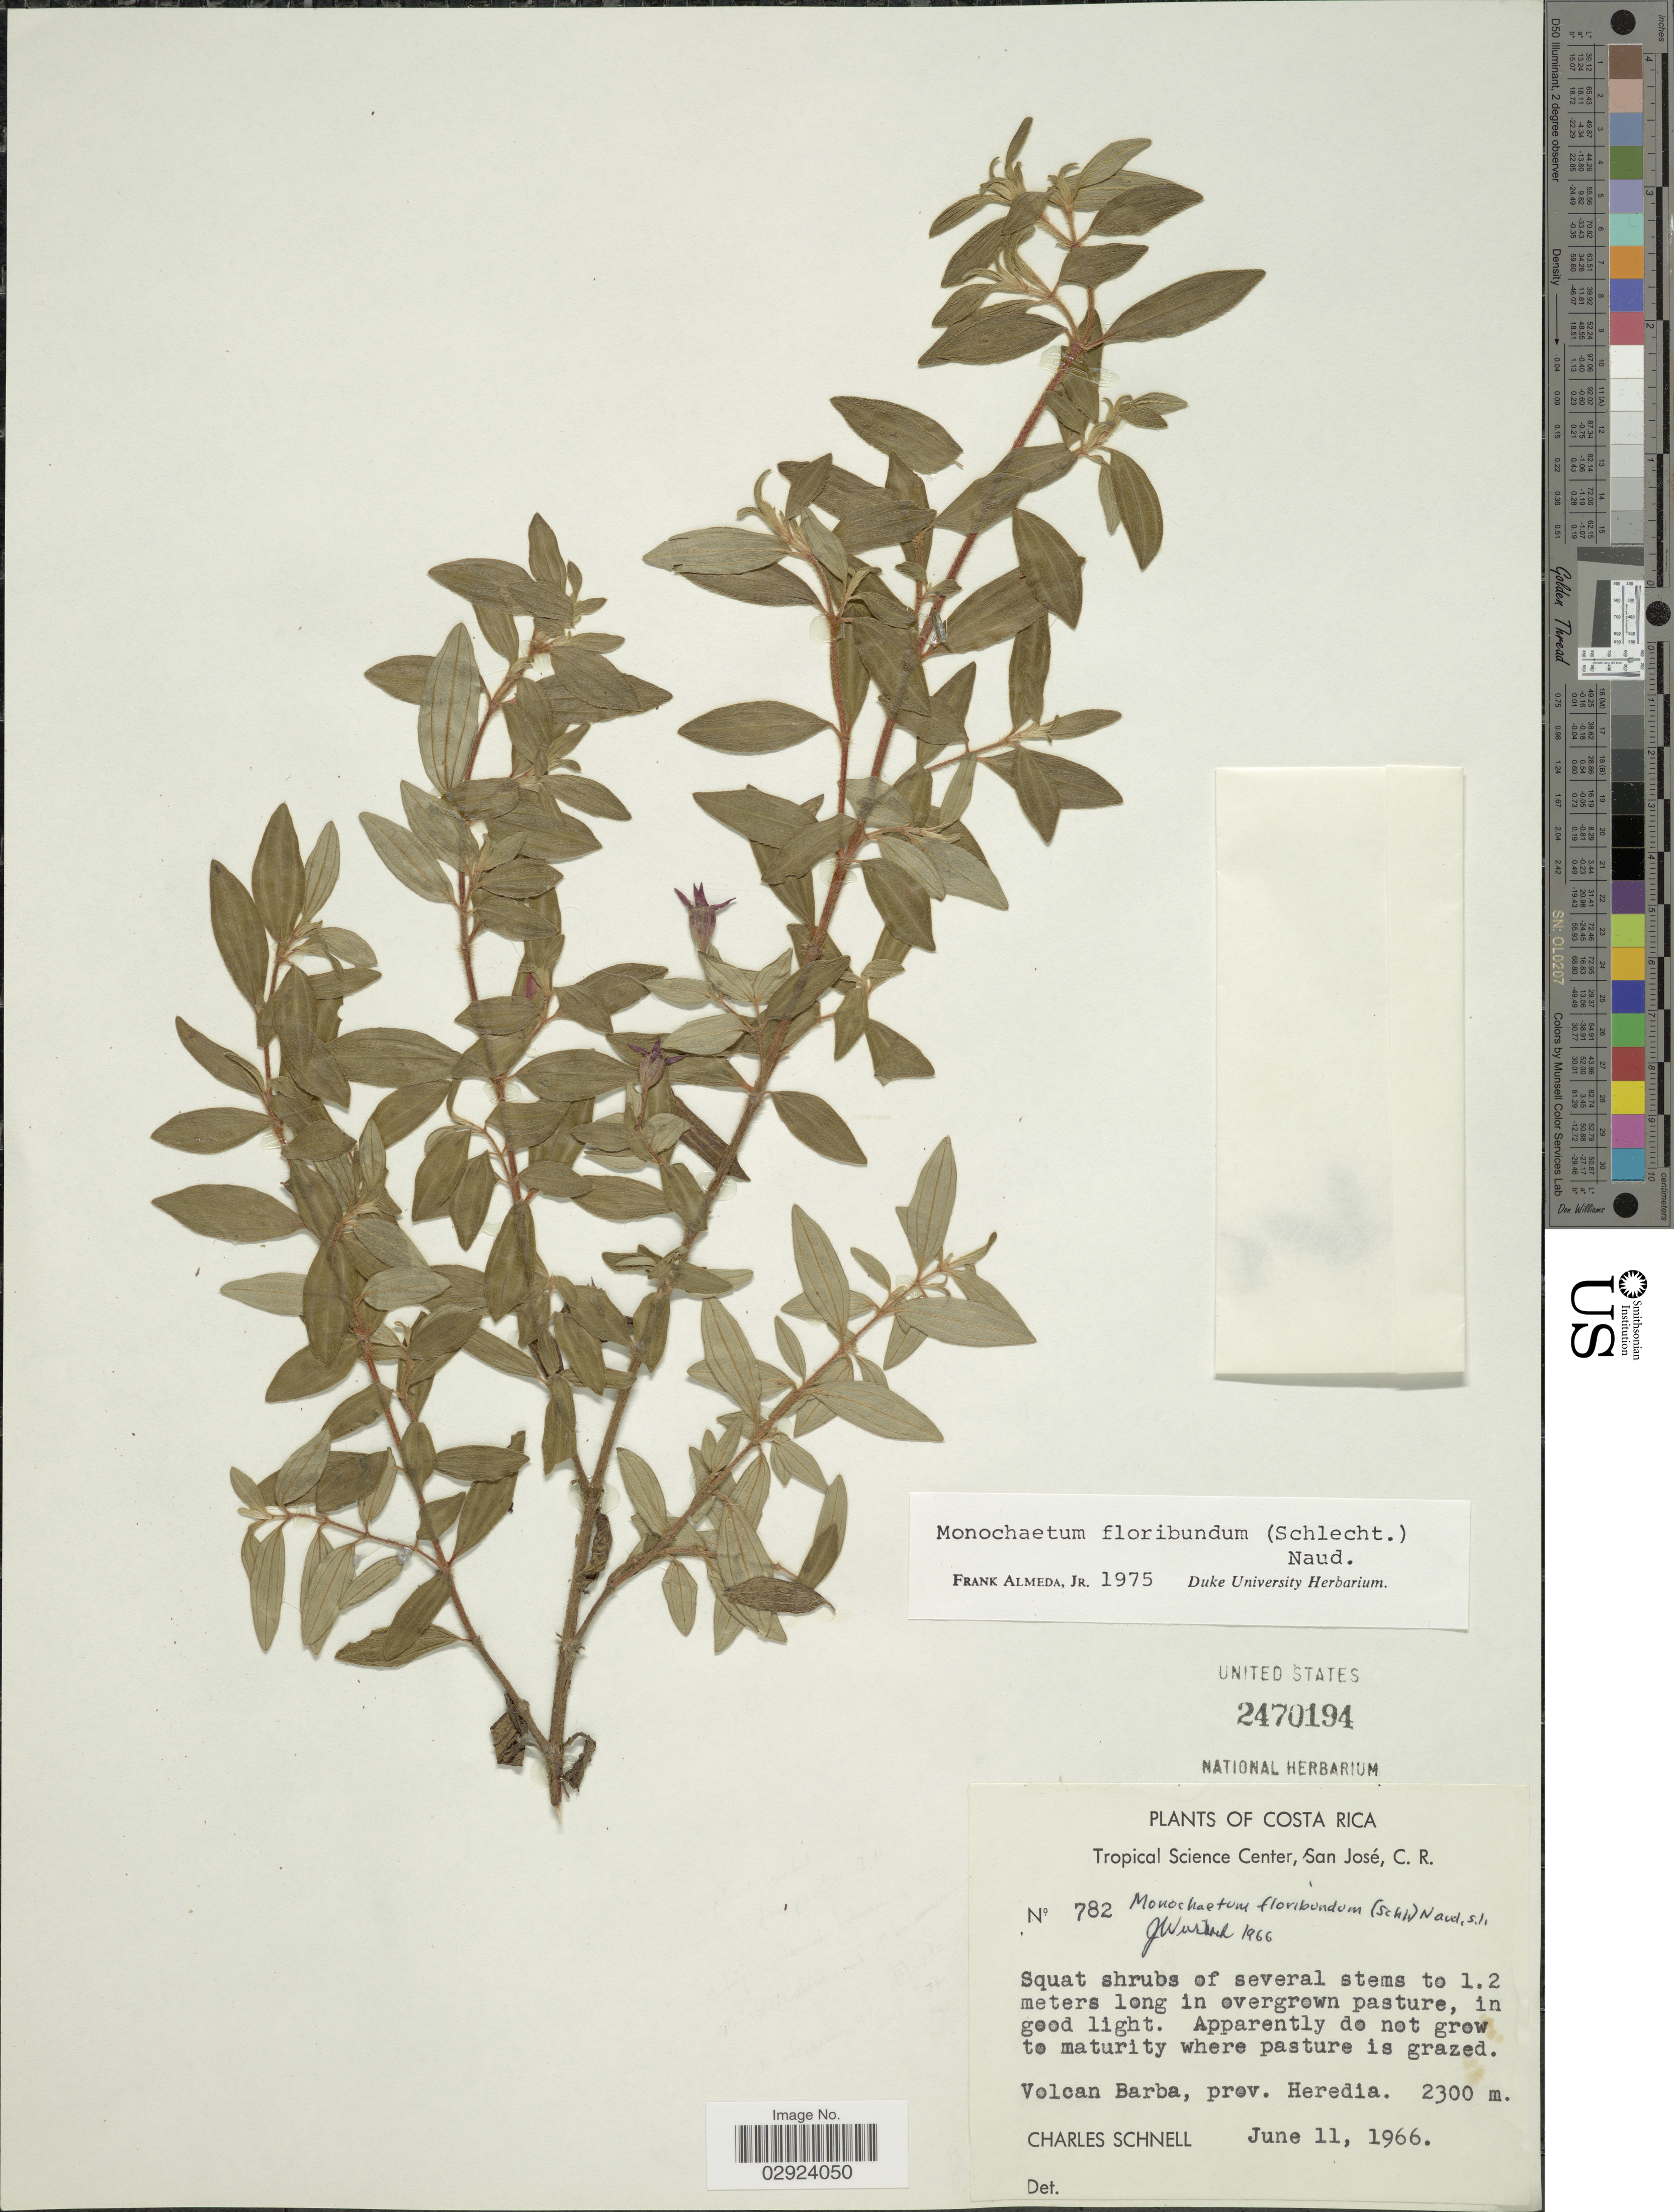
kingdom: Plantae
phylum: Tracheophyta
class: Magnoliopsida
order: Myrtales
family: Melastomataceae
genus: Monochaetum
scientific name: Monochaetum floribundum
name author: (Schltdl.) Naudin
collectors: C. Schnell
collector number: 782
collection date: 1966-06-11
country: Costa Rica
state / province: Heredia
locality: Volcan Barba.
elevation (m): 2300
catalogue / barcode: US 2470194